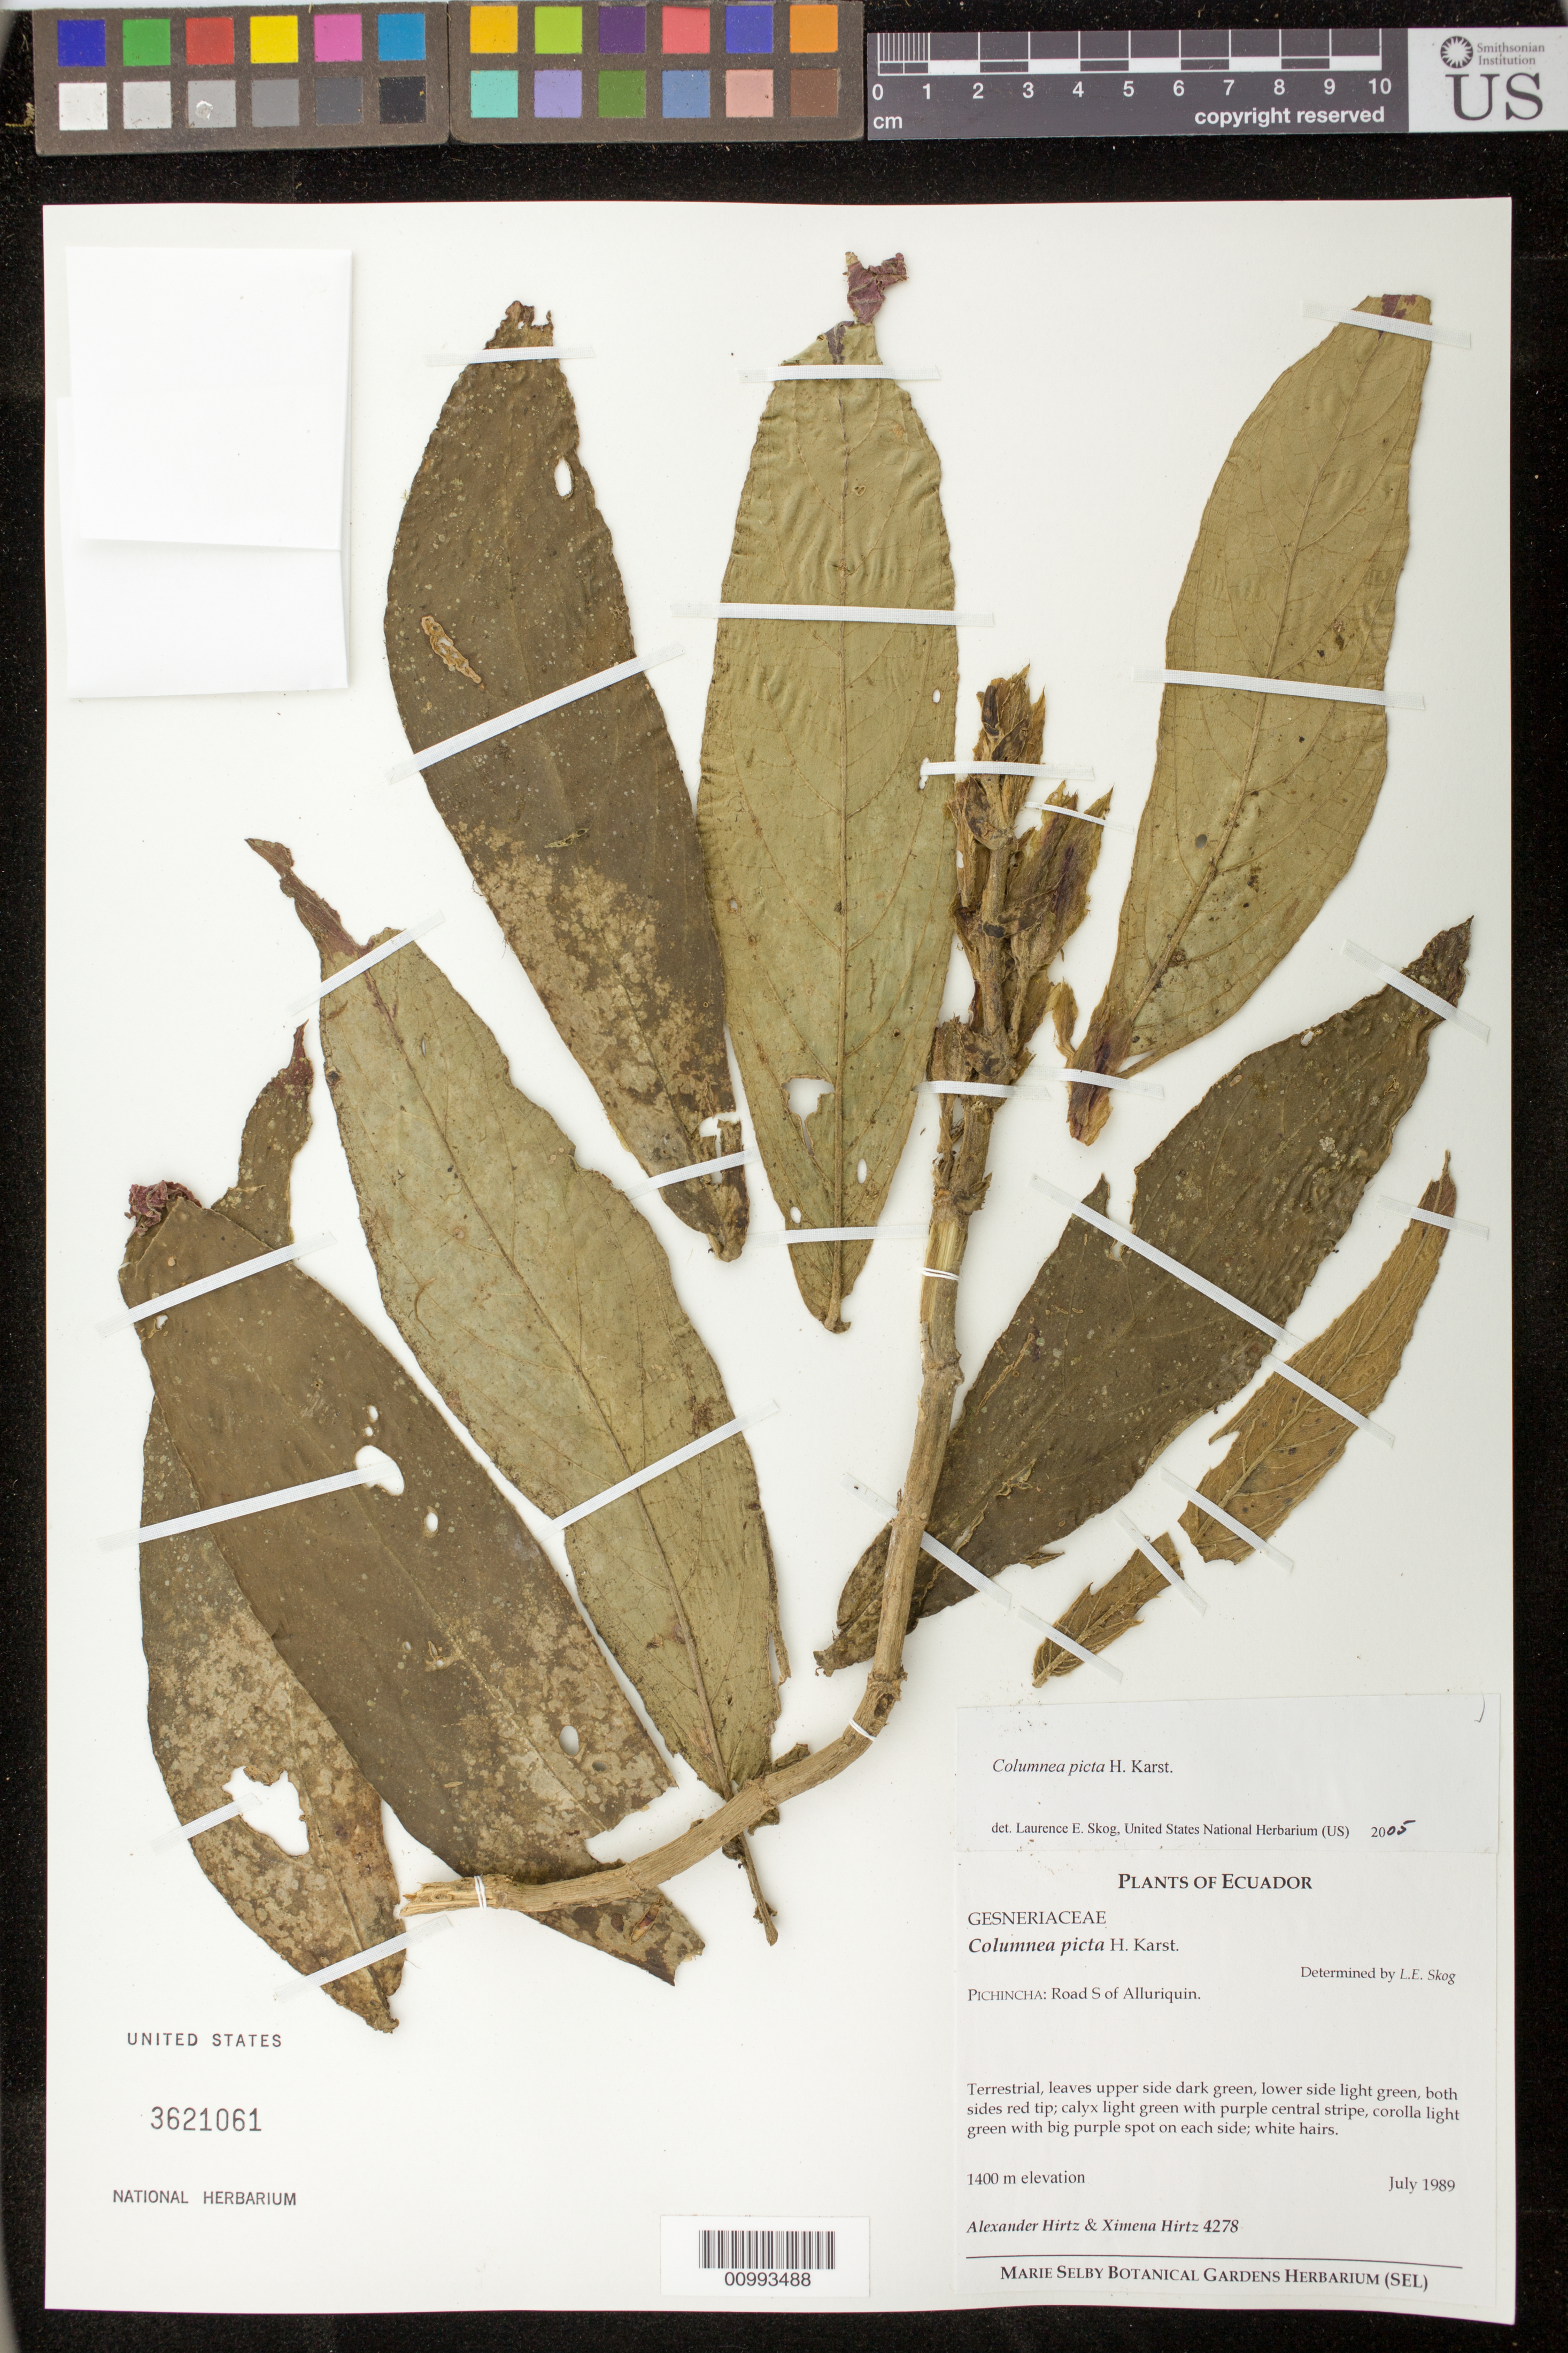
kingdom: Plantae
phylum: Tracheophyta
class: Magnoliopsida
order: Lamiales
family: Gesneriaceae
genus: Columnea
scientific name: Columnea karsteniana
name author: Singh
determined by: Skog, Laurence E.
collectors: A. Hirtz & X. Hirtz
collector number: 4278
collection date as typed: Jul 1989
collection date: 1989-07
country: Ecuador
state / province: Pichincha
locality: Pichincha: road S of Alluriquin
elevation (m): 1400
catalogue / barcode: US 3621061